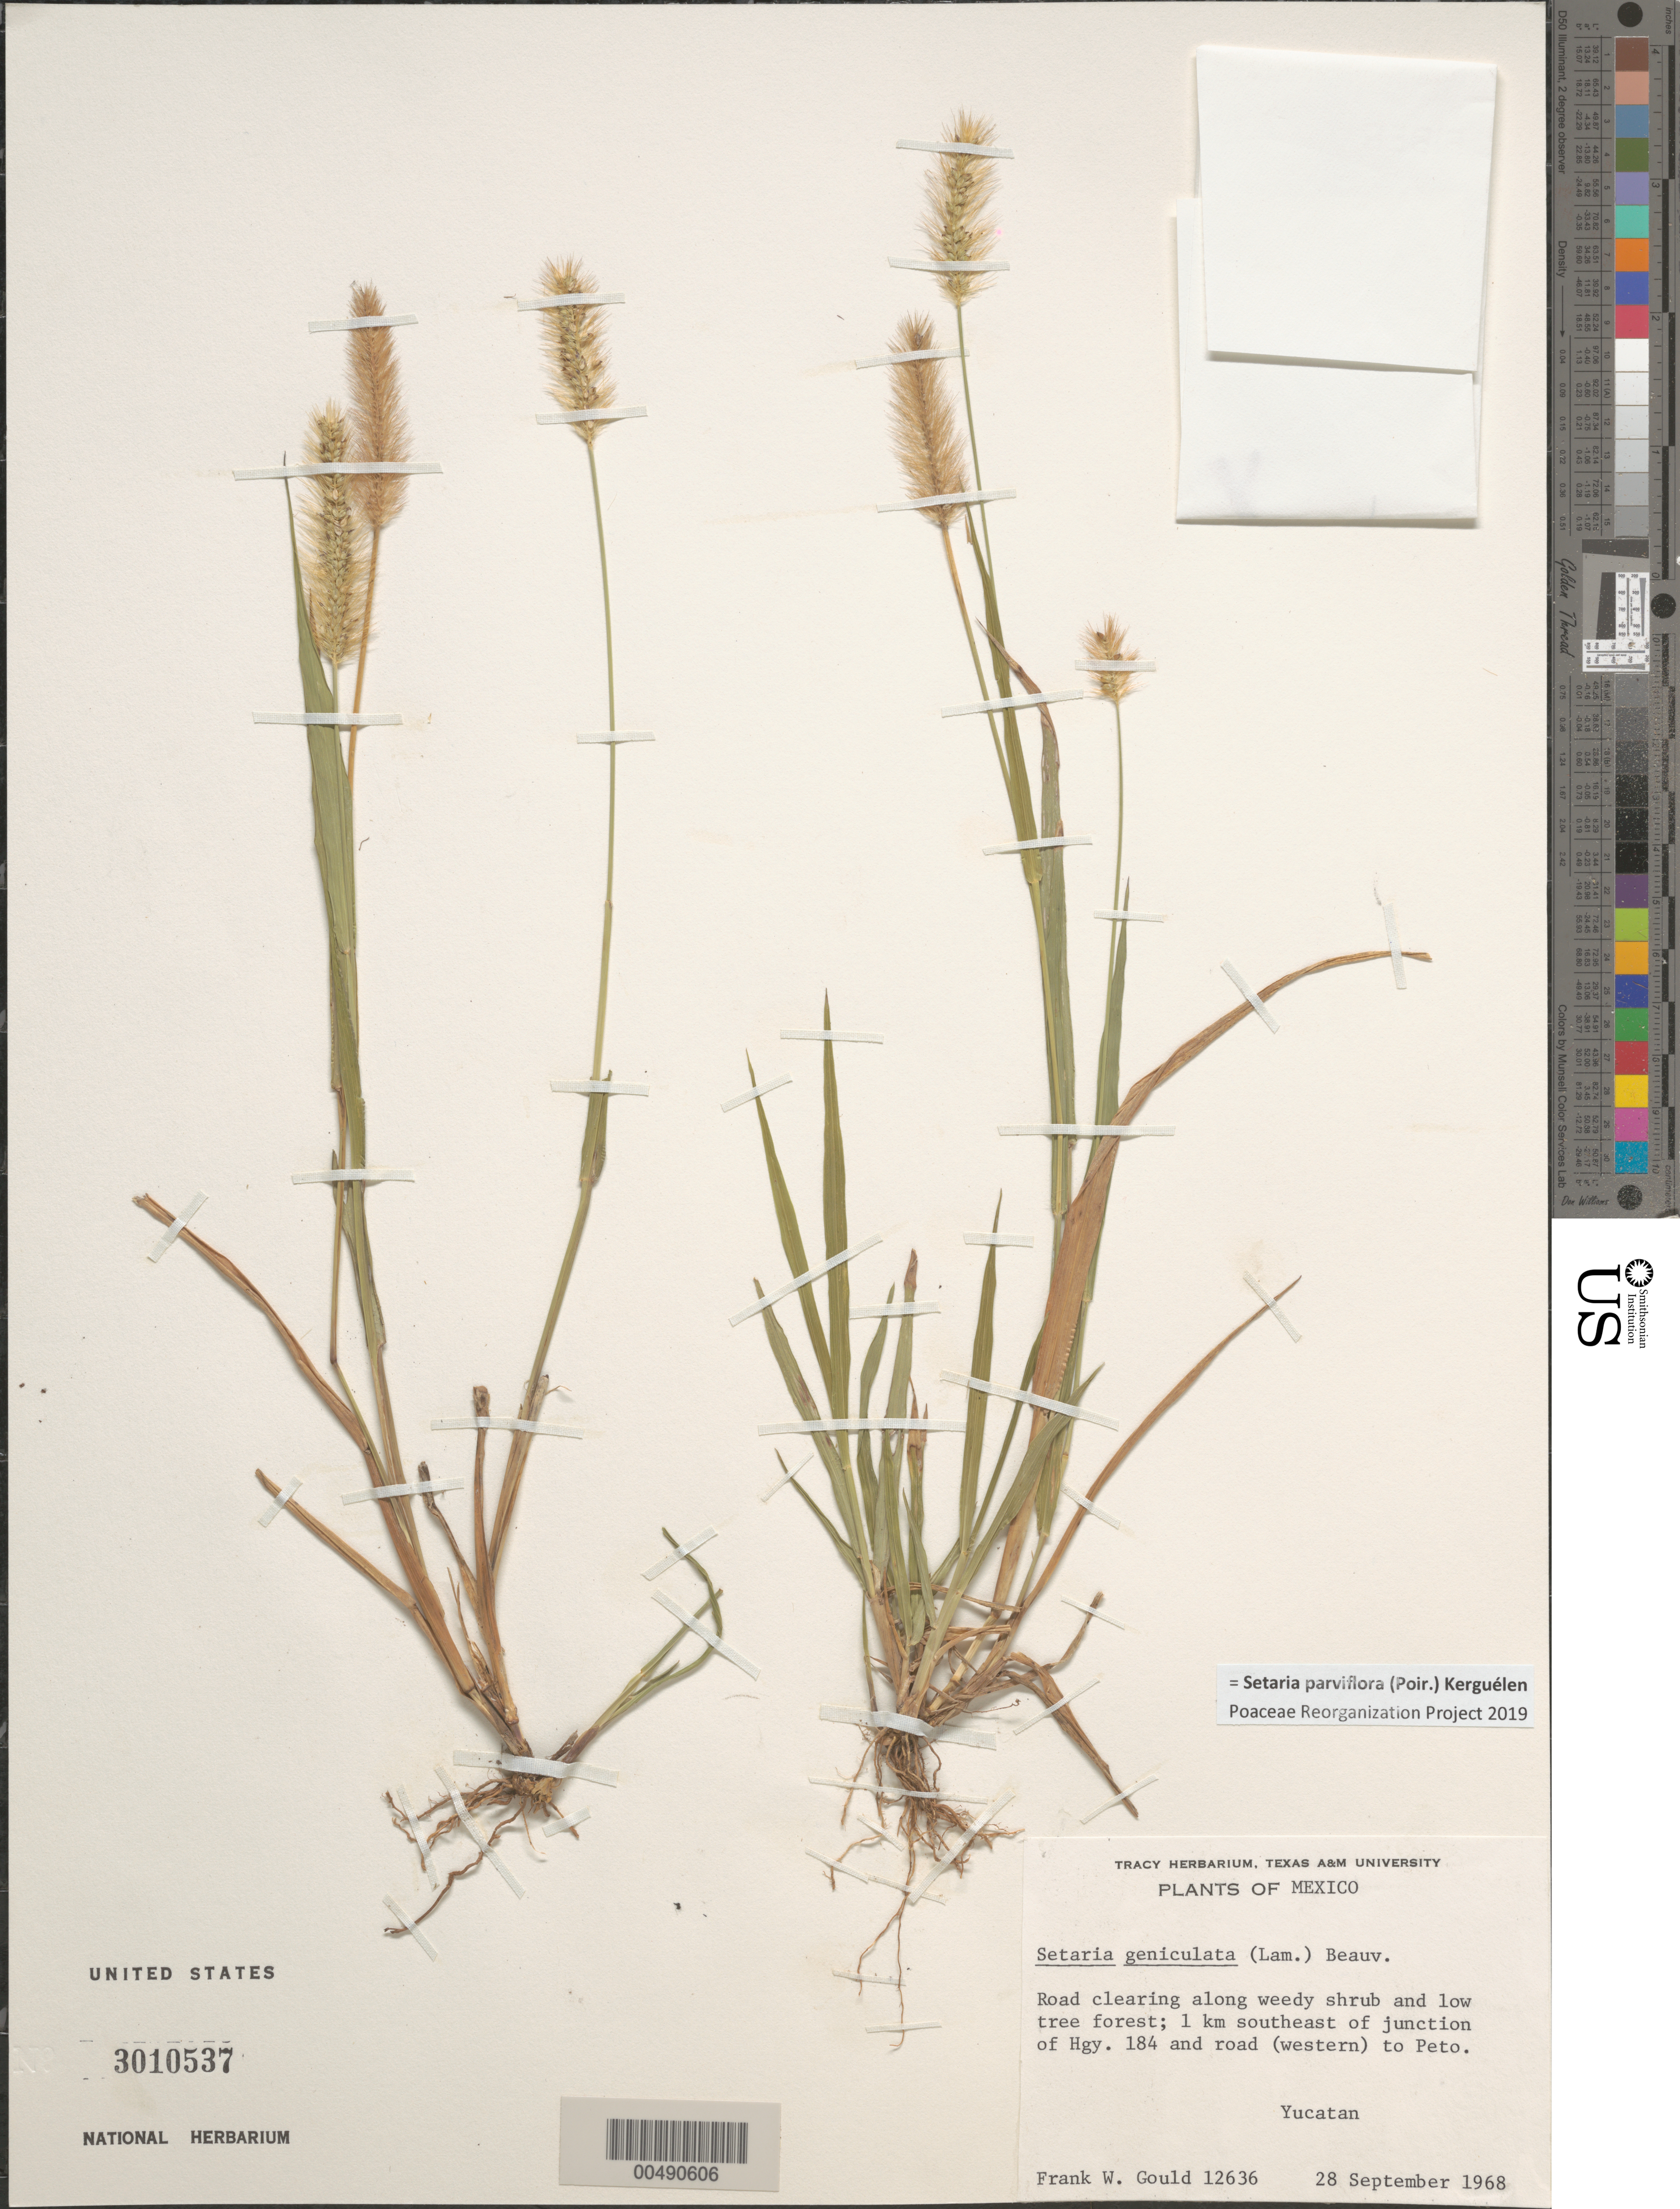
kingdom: Plantae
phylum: Tracheophyta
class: Liliopsida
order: Poales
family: Poaceae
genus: Setaria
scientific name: Setaria parviflora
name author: (Poir.) Kerguélen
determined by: Poaceae Reorganization Project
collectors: F. W. Gould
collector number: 12636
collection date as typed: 28 Sep 1968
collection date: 1968-09-28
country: Mexico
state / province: Yucatan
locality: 1 km SE of jct of Hwy 184 & rd (W) to Peto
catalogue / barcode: US 3010537